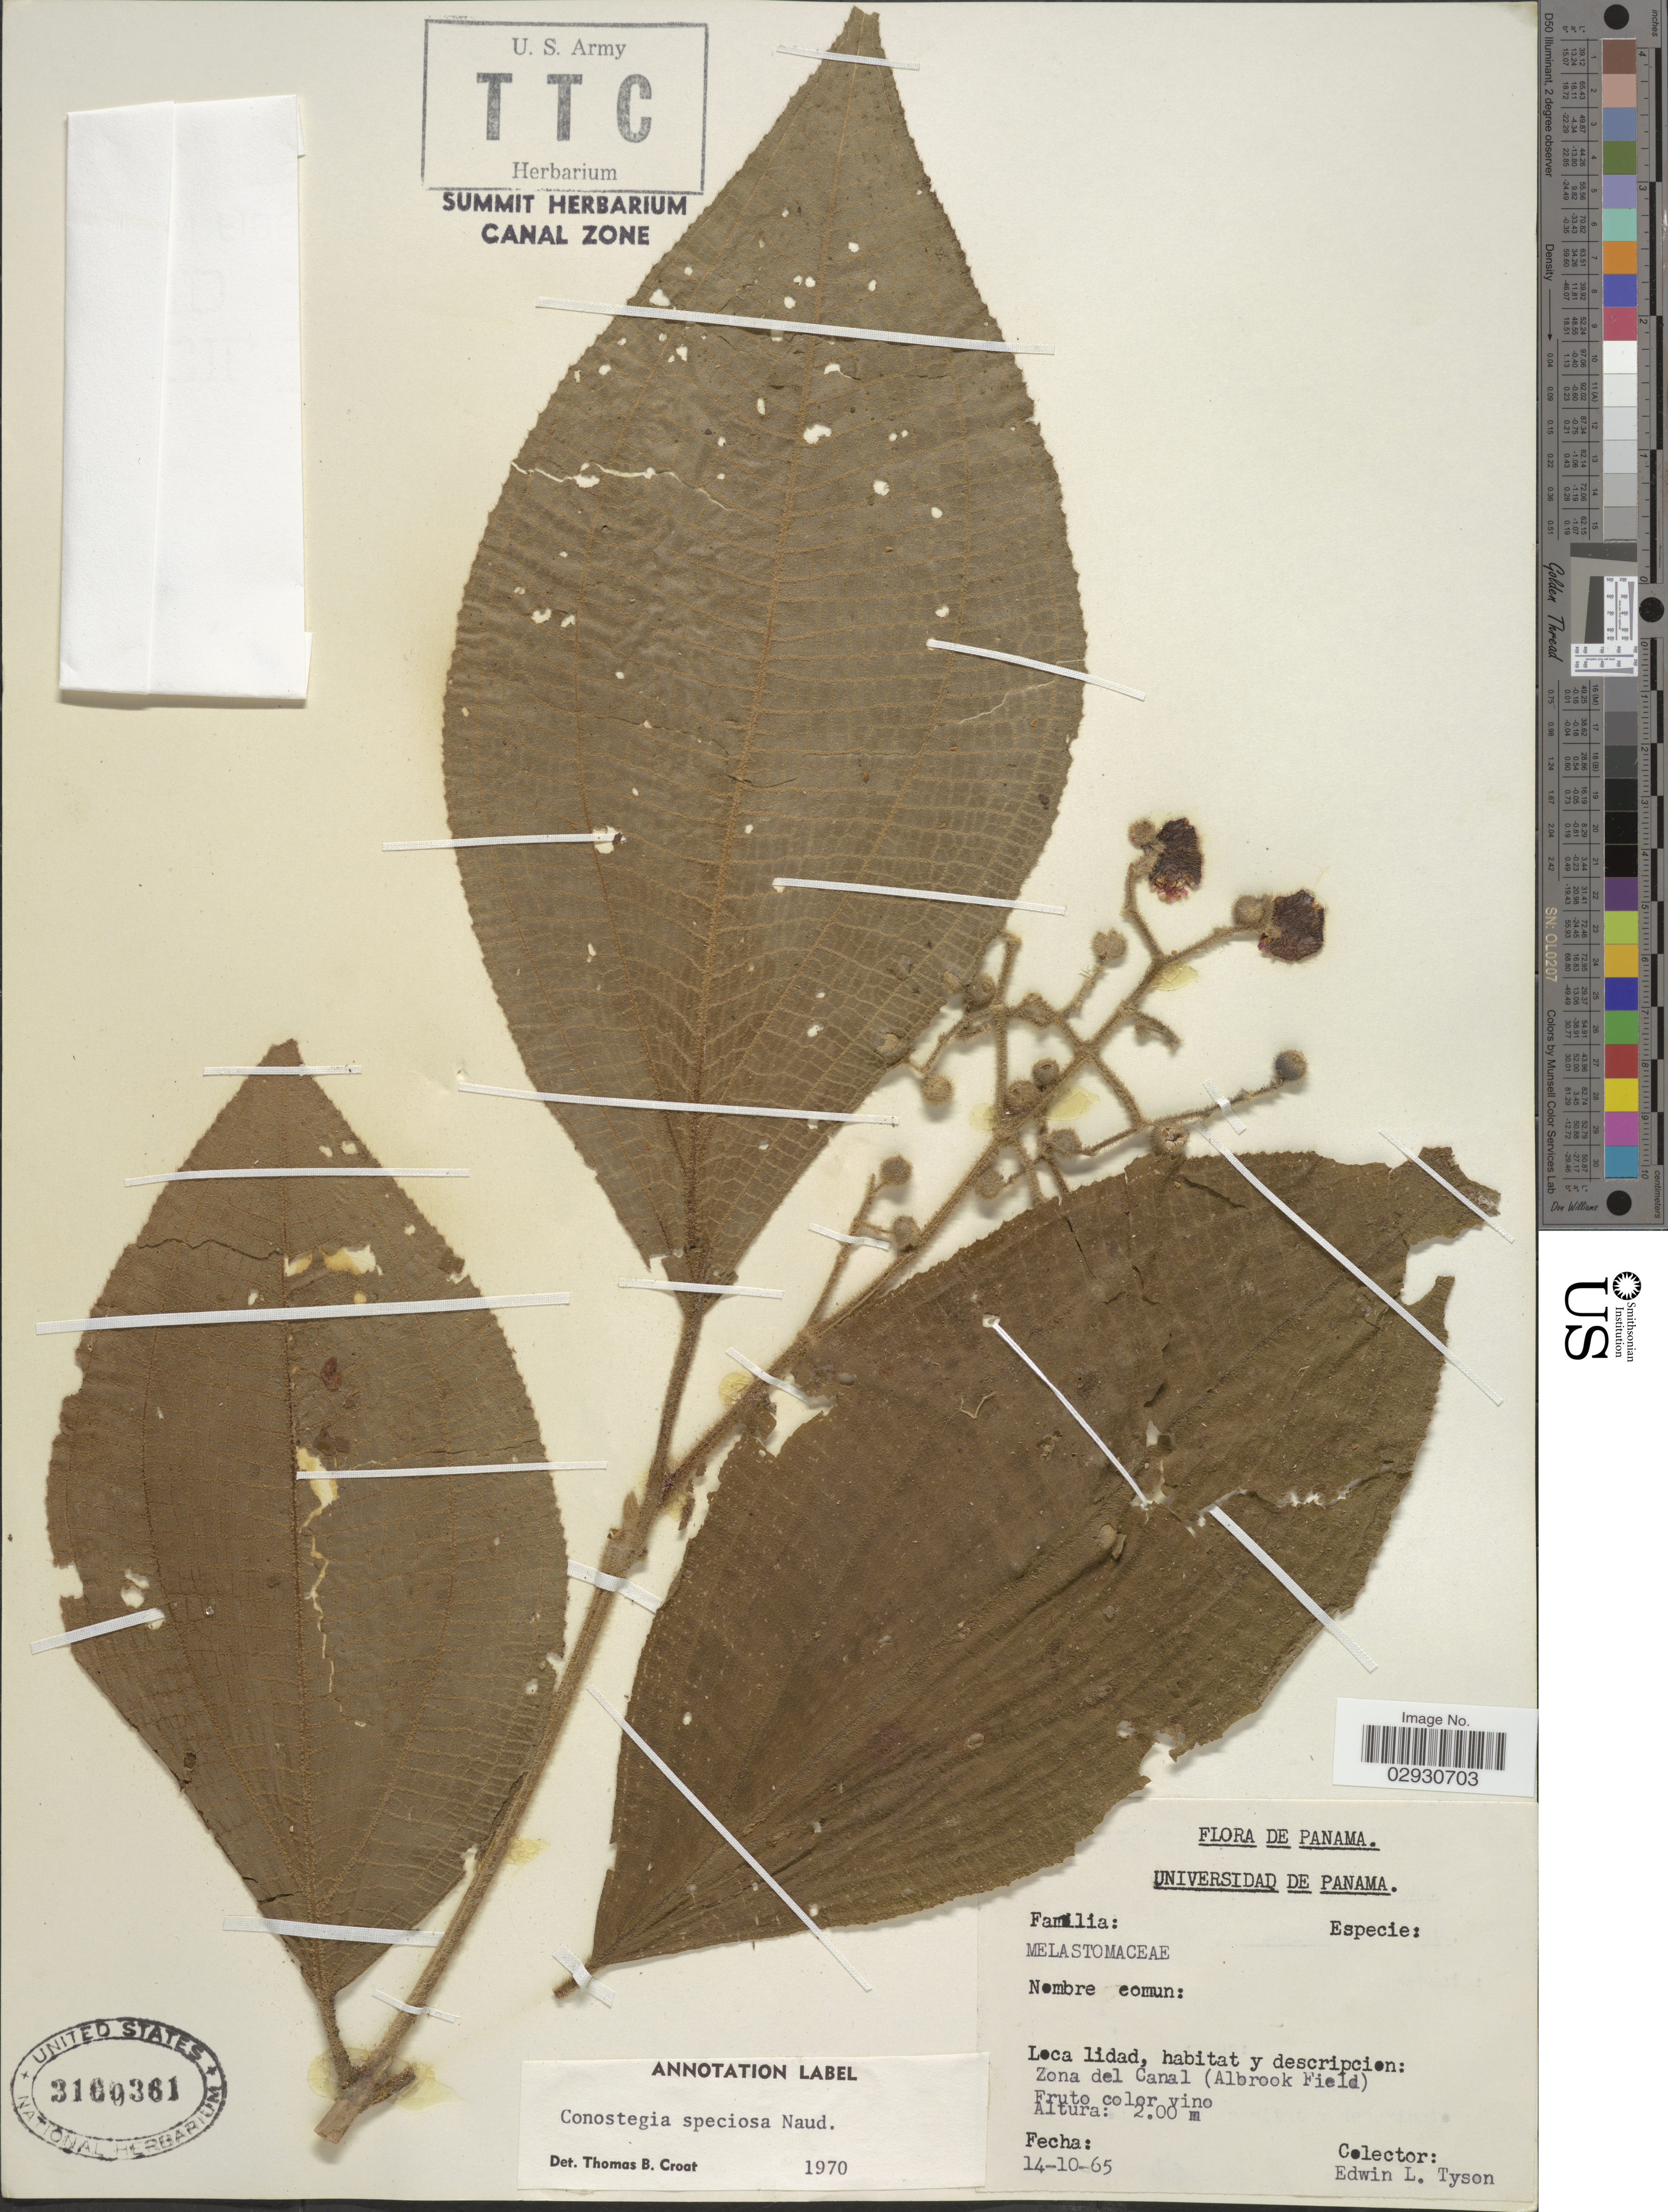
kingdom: Plantae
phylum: Tracheophyta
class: Magnoliopsida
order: Myrtales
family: Melastomataceae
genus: Conostegia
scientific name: Conostegia speciosa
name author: Naudin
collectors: E. L. Tyson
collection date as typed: Transcribed d/m/y: 14/10/65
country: Panama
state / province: Colón / Panamá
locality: Zona del Canal (Albrook Field).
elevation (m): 200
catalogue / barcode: US 3160361